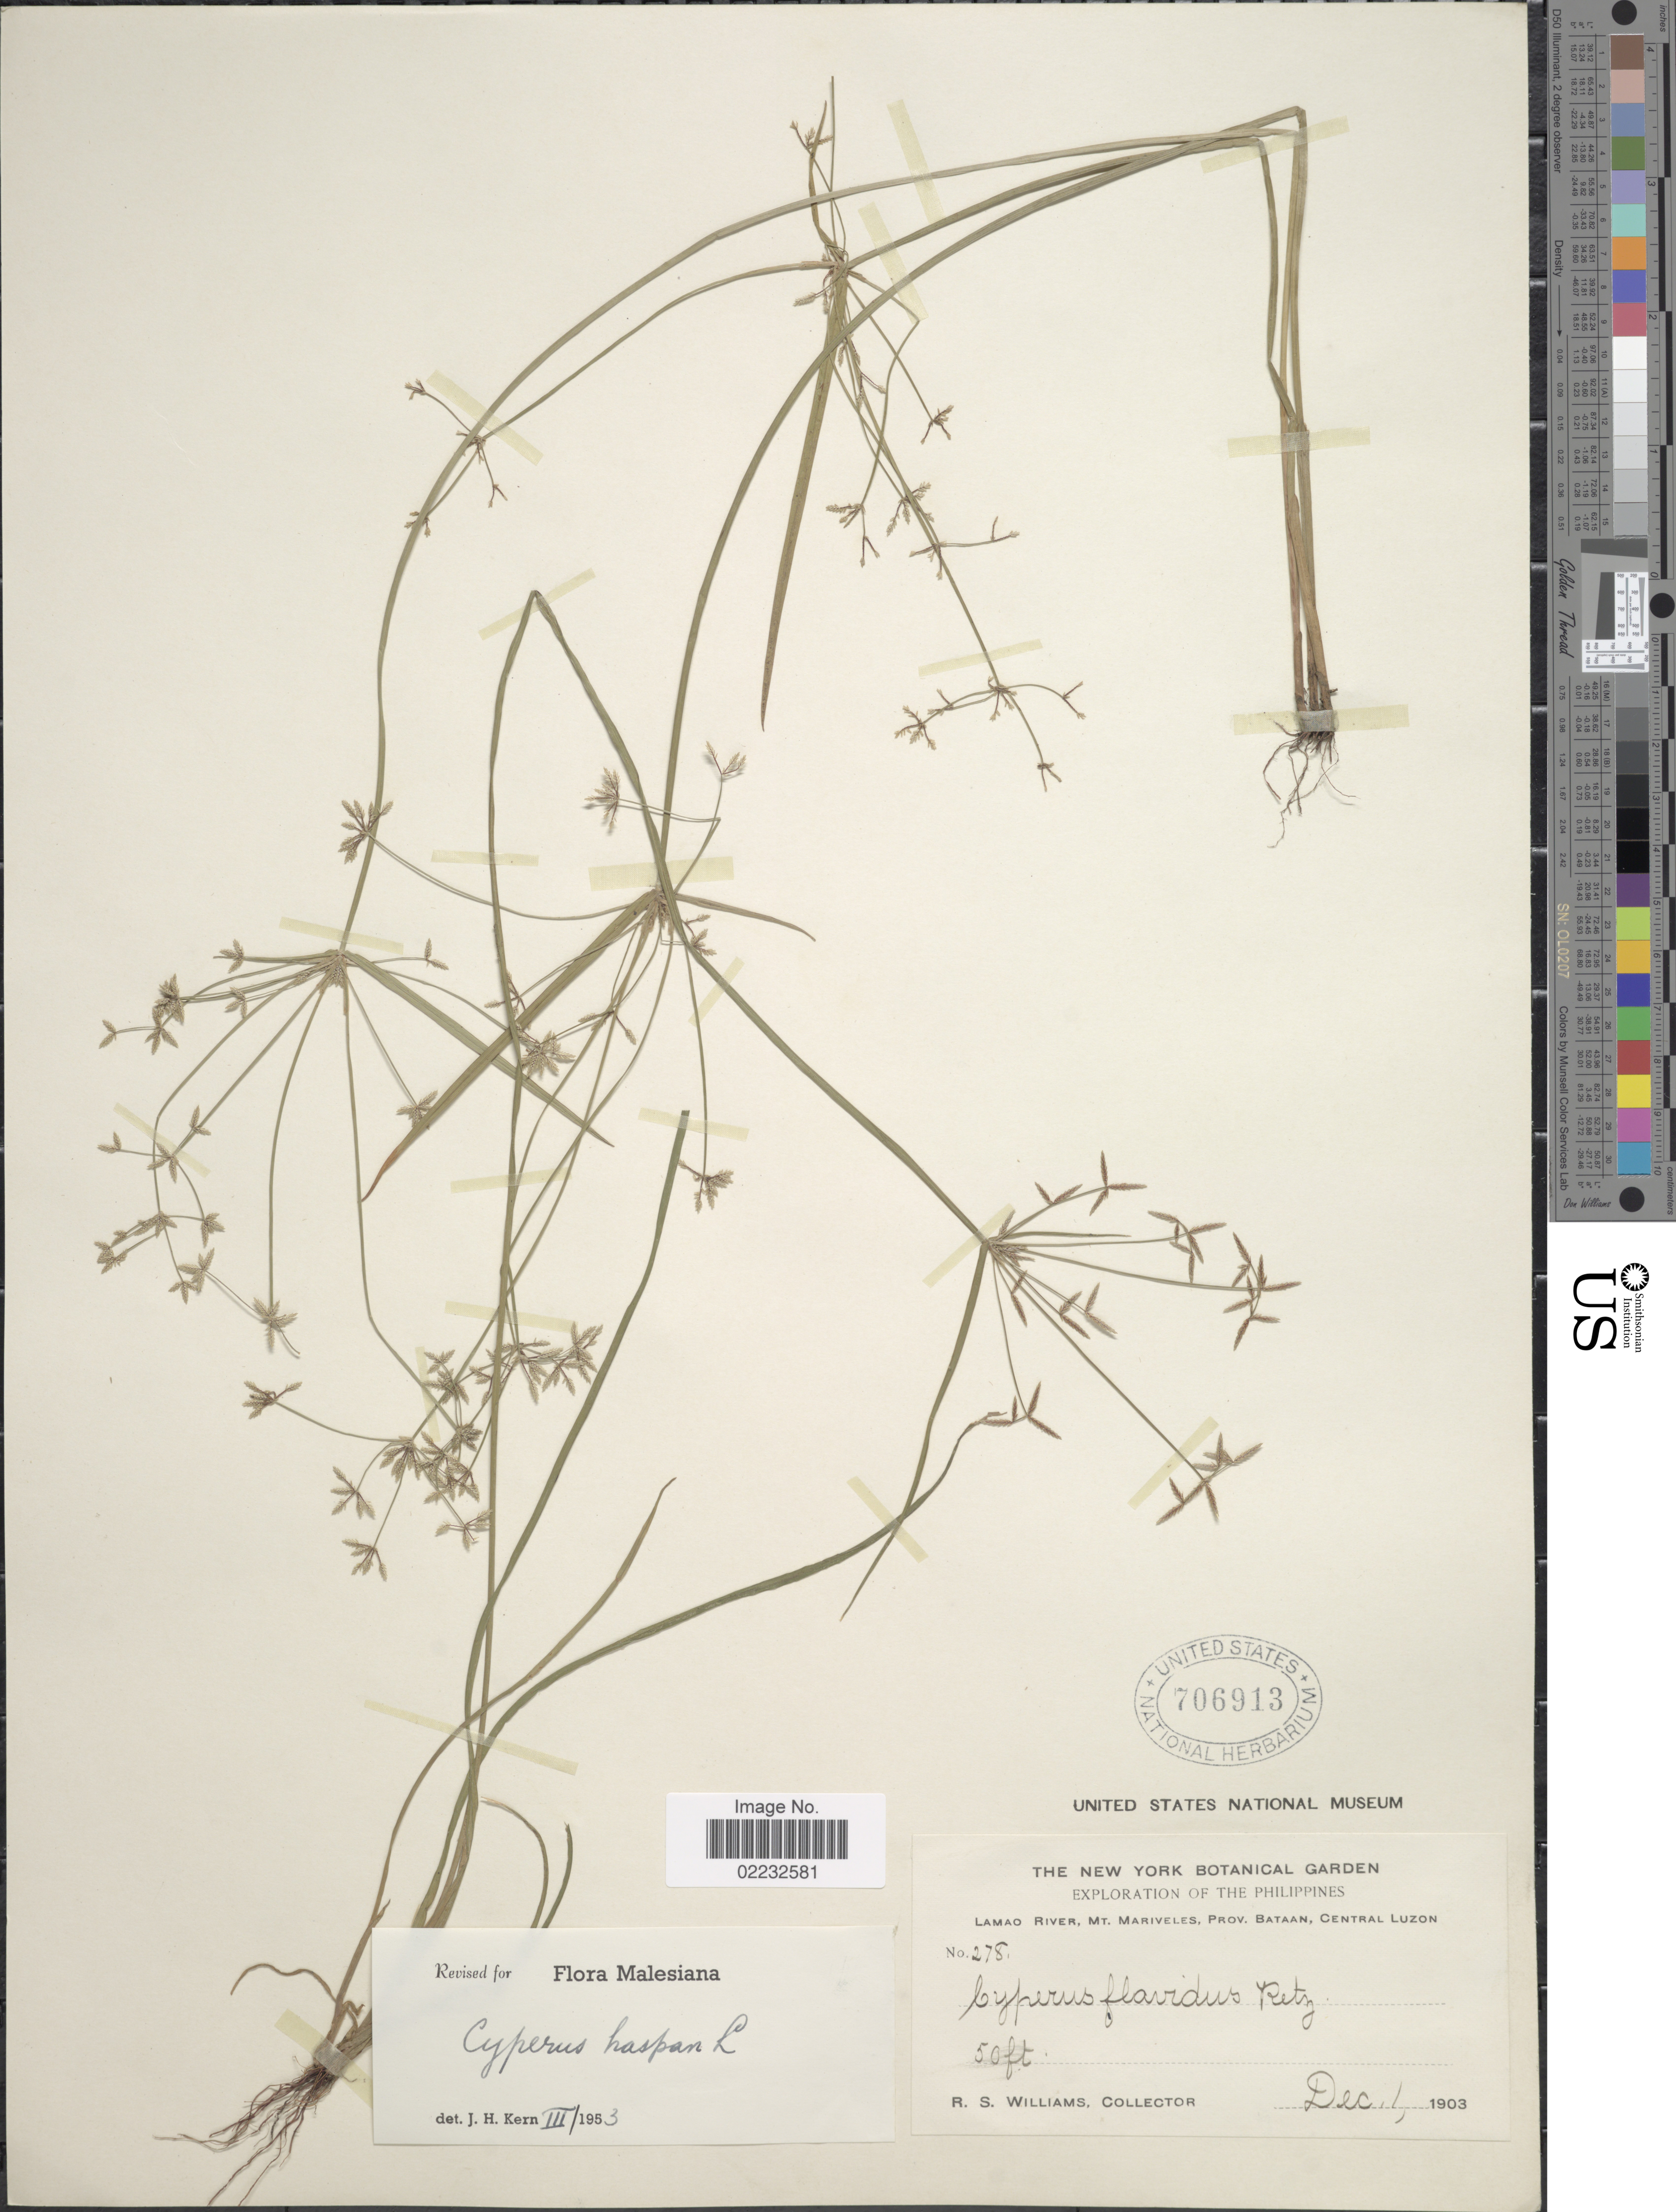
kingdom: Plantae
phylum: Tracheophyta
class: Liliopsida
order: Poales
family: Cyperaceae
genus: Cyperus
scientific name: Cyperus haspan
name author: L.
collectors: R. S. Williams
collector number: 278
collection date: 1903-12-01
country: Philippines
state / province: Central Luzon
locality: Lamao River, Mt. Mariveles, Prov. Bataan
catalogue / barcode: US 706913